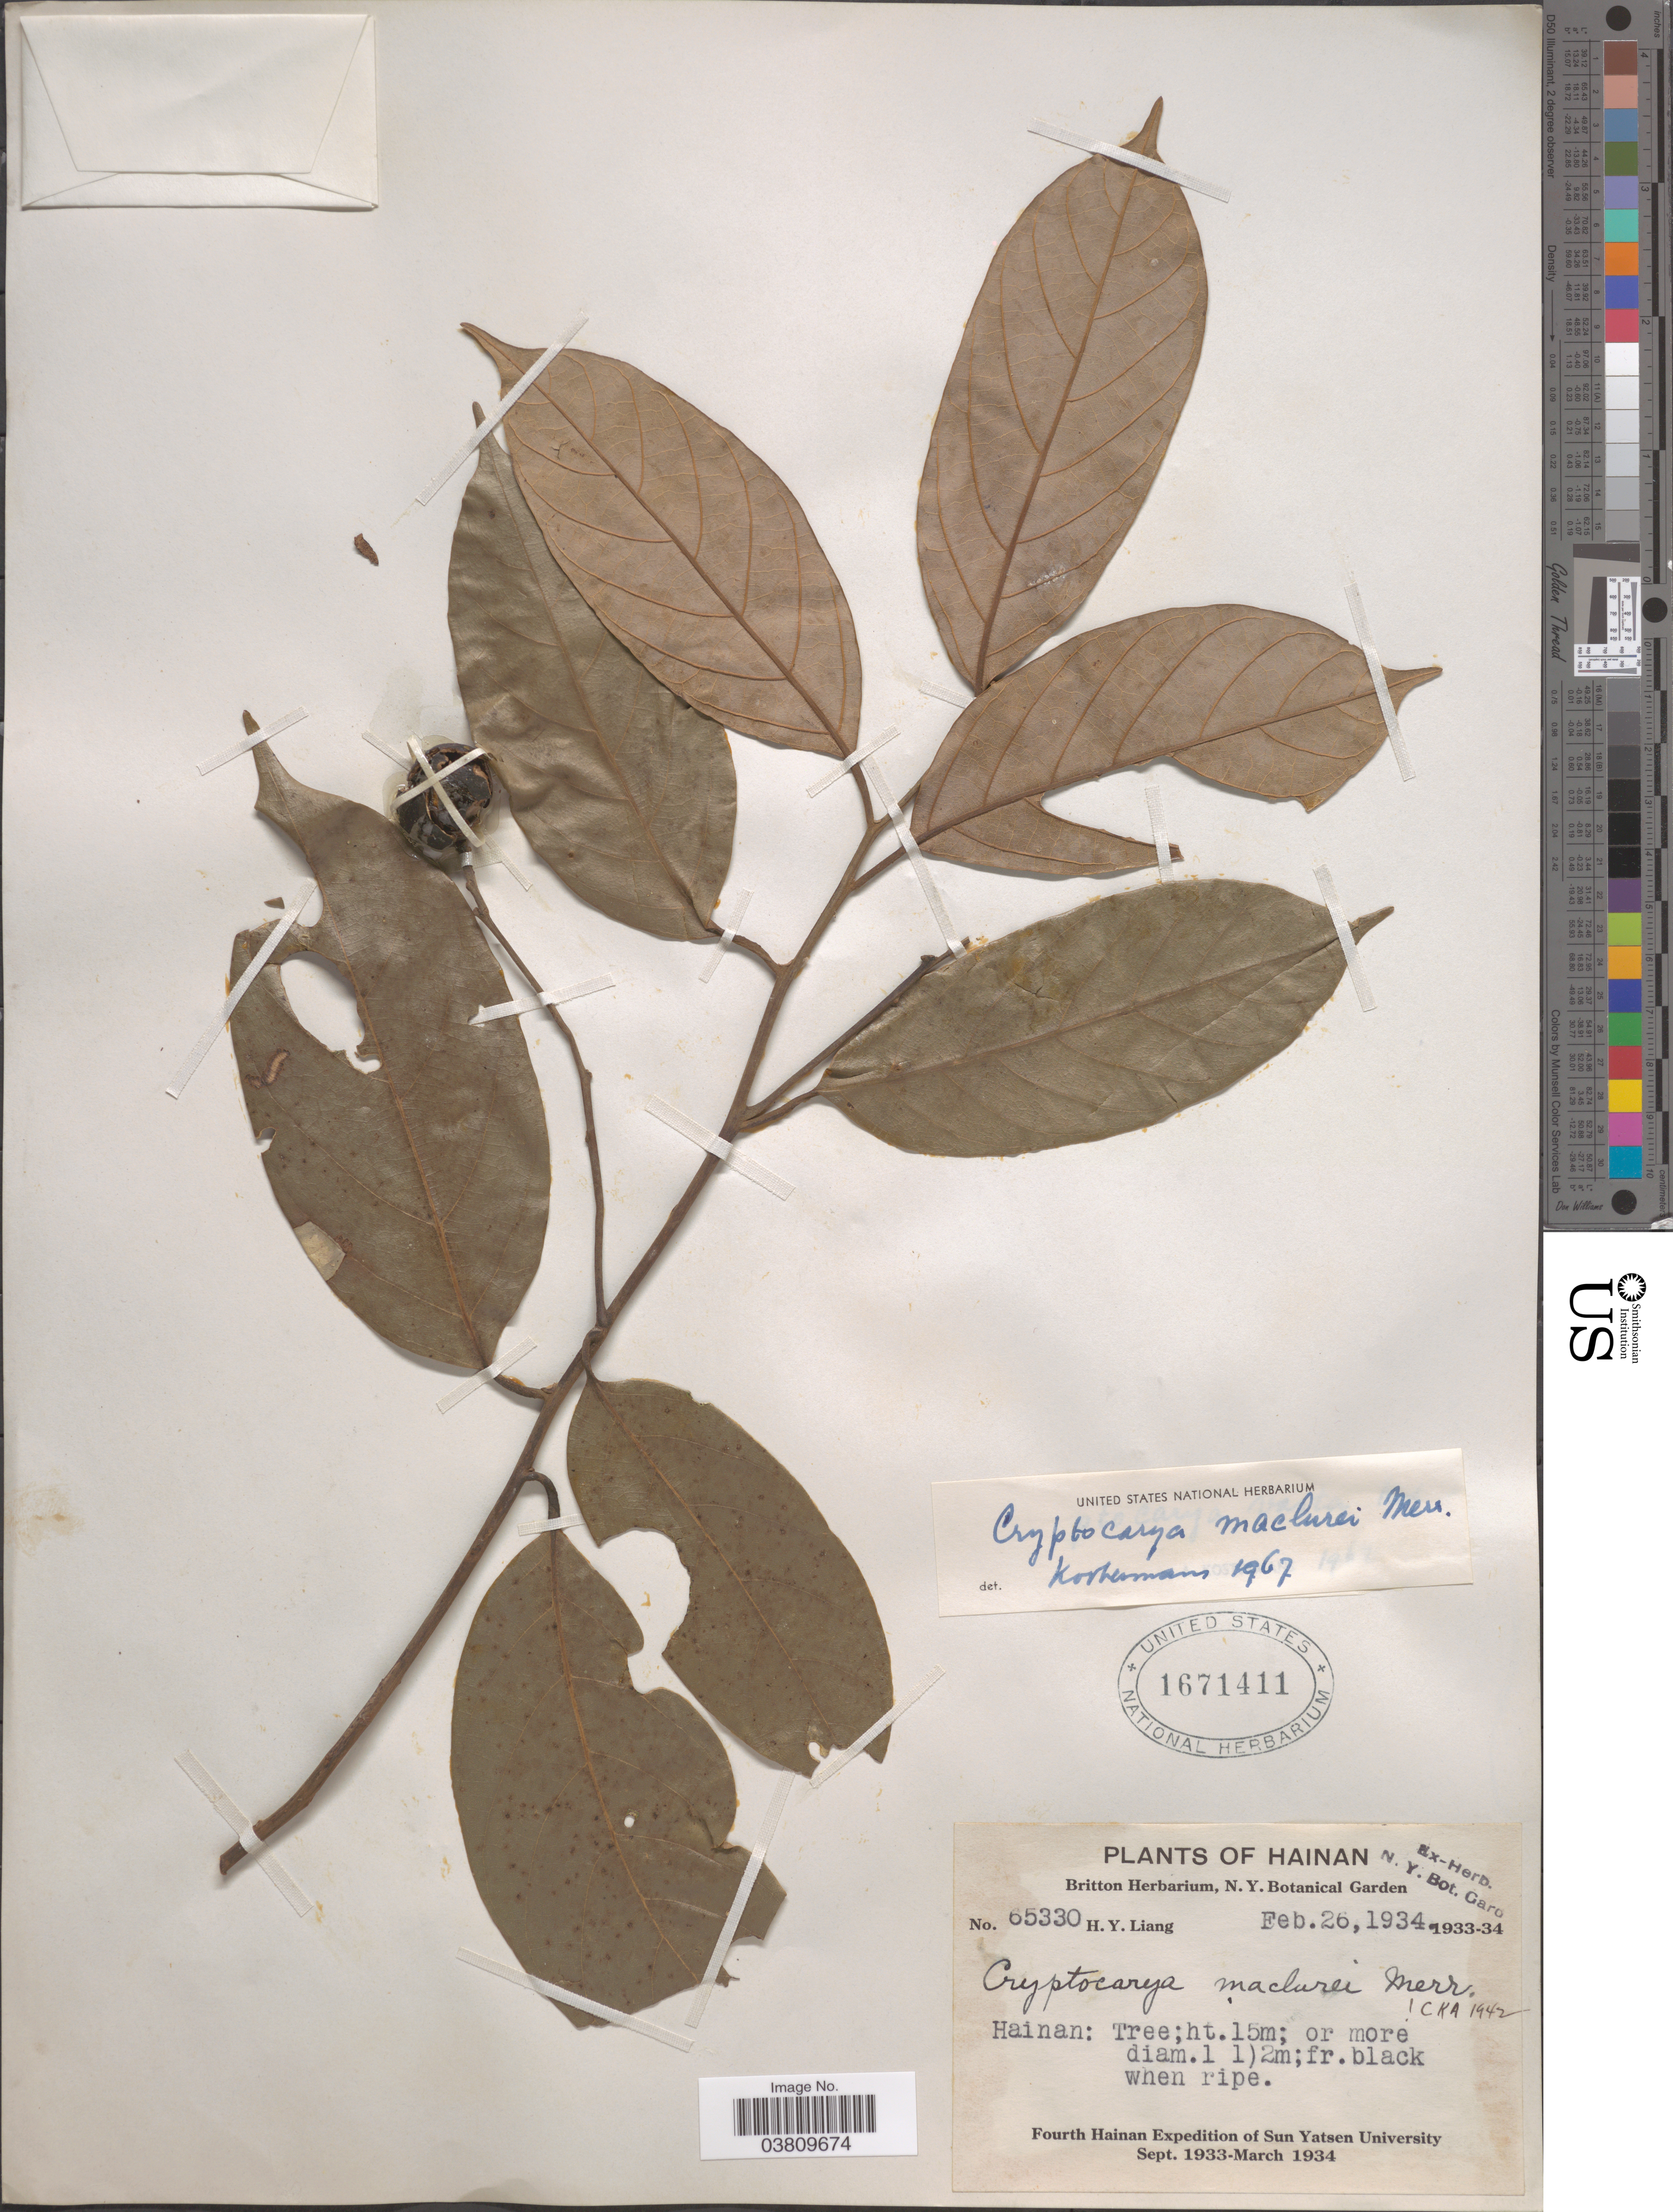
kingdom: Plantae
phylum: Tracheophyta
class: Magnoliopsida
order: Laurales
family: Lauraceae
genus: Cryptocarya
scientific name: Cryptocarya maclurei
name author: Merr.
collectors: H. Y. Liang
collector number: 65330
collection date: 1934-02-26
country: China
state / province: Hainan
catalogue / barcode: US 1671411